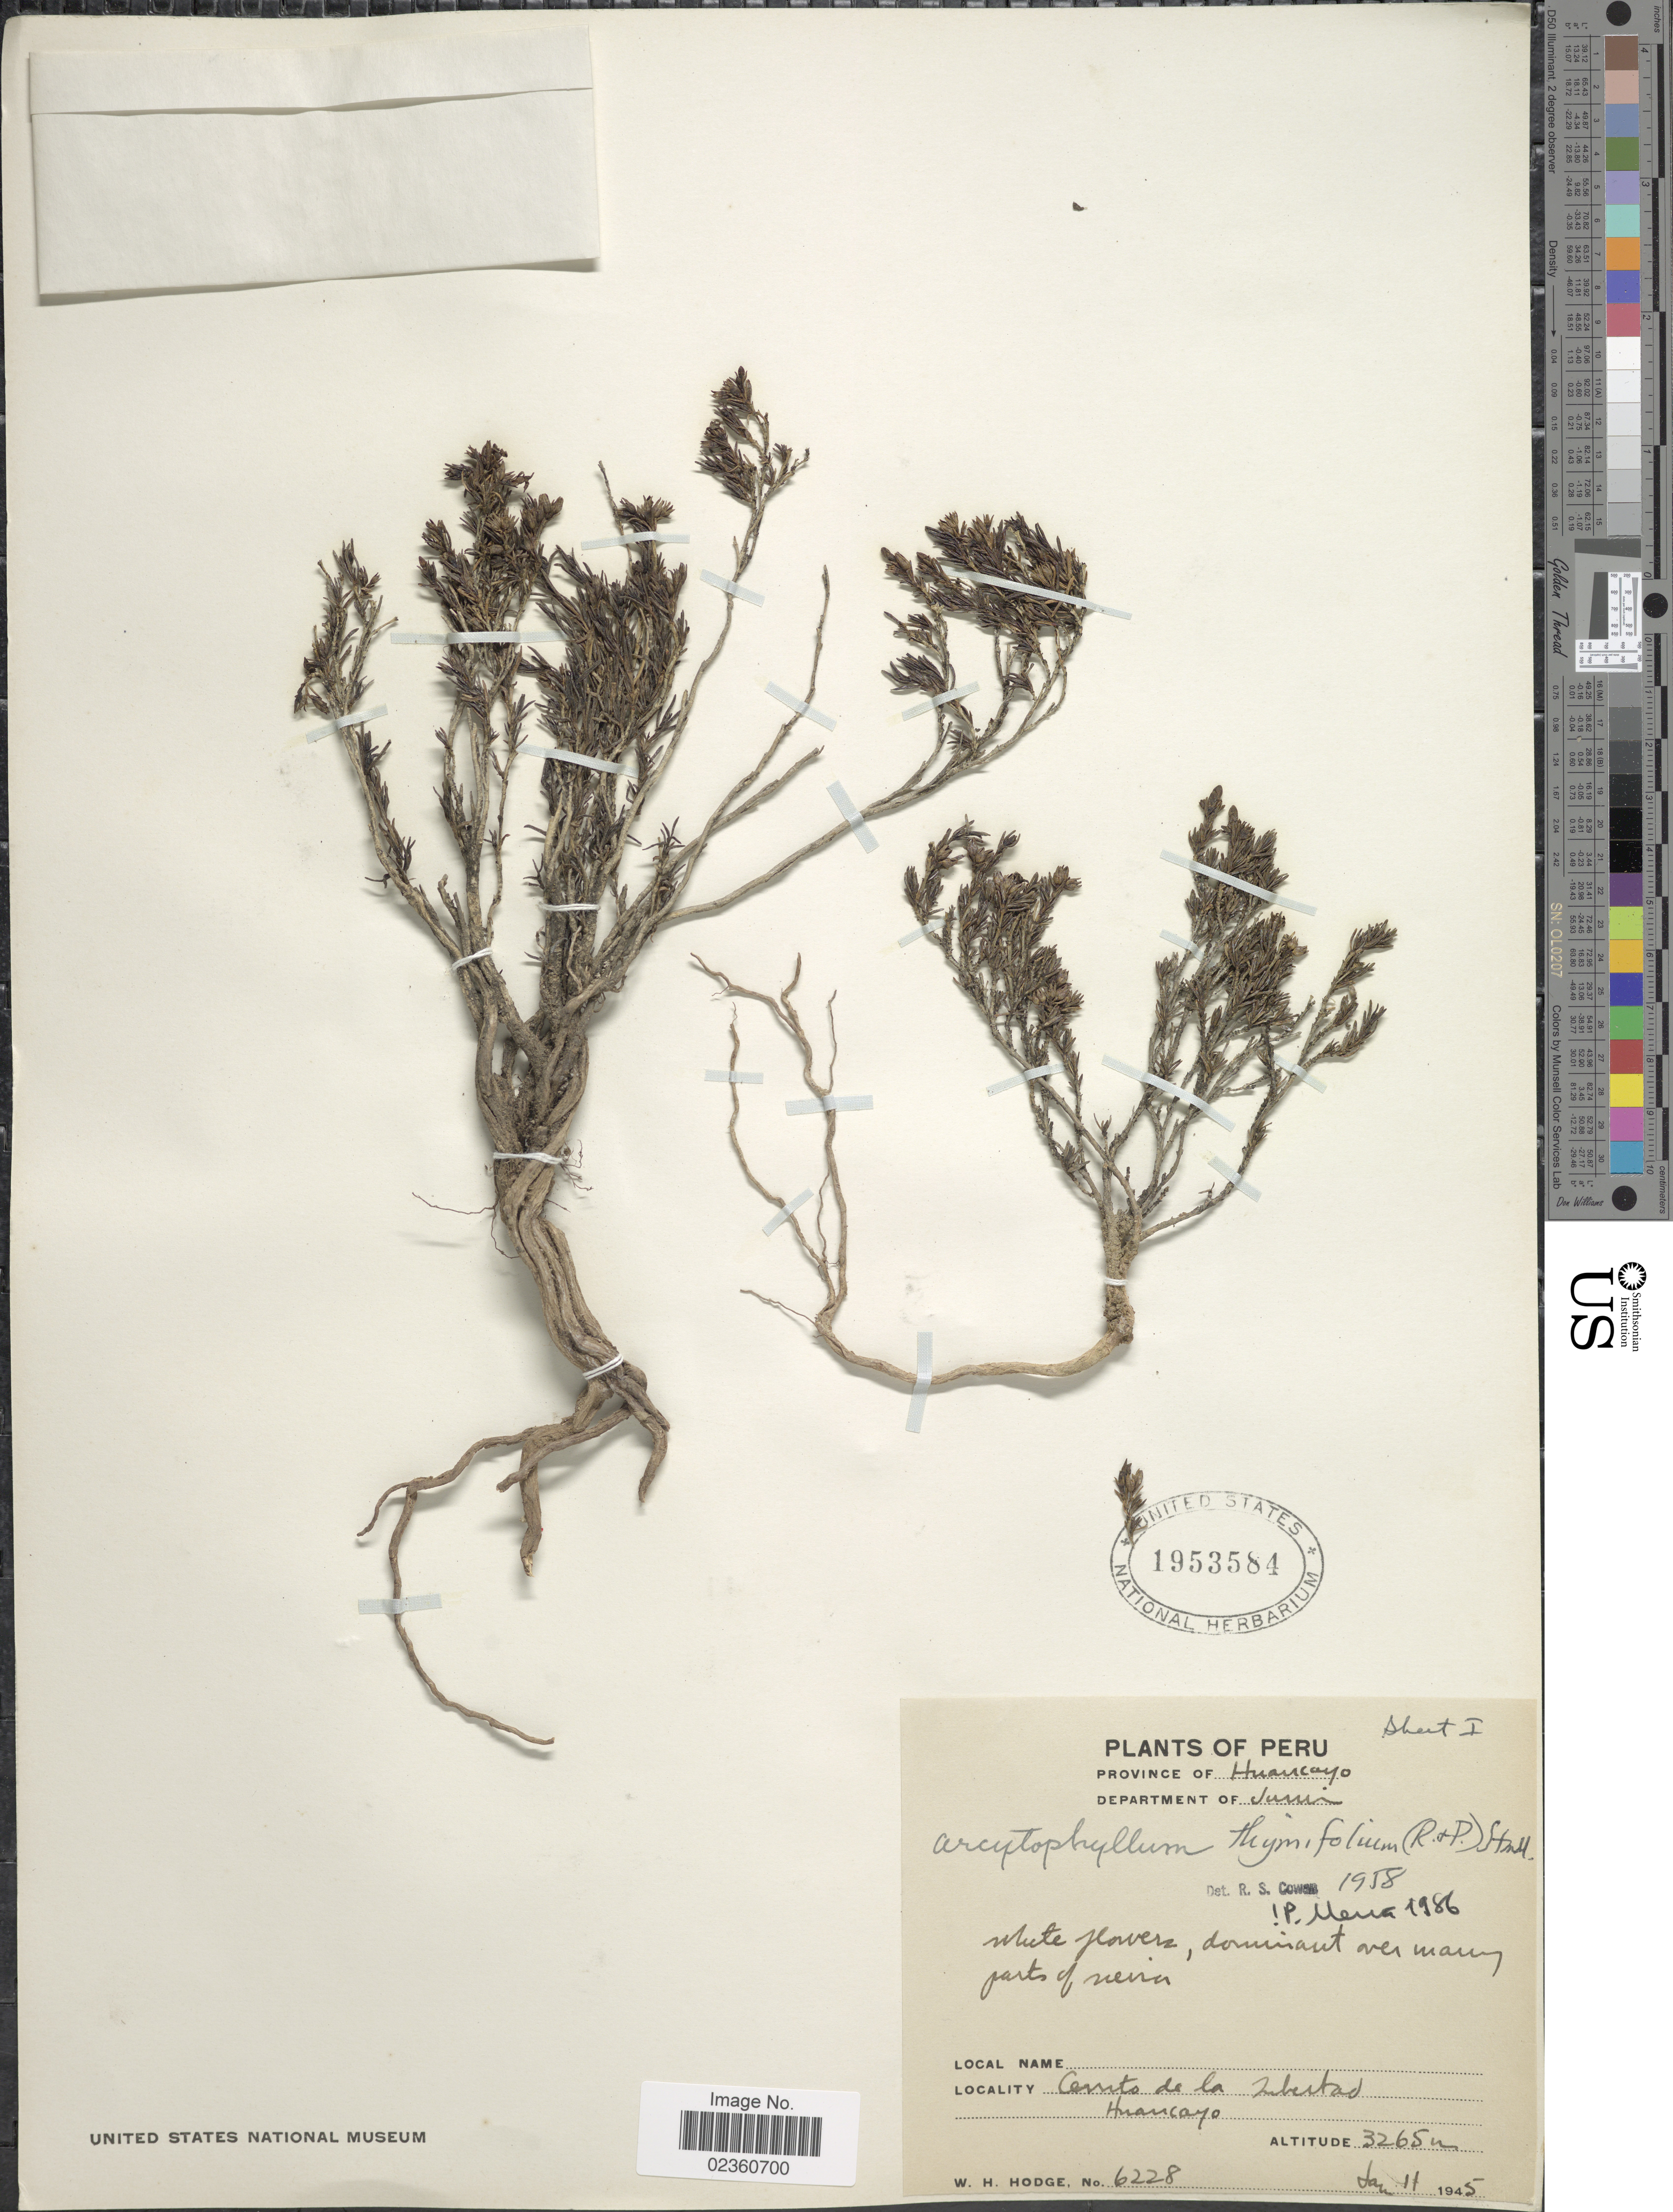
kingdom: Plantae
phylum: Tracheophyta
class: Magnoliopsida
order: Gentianales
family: Rubiaceae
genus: Arcytophyllum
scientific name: Arcytophyllum thymifolium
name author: (Ruiz & Pav.) Standl.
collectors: W. Hodge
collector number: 6228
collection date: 1945-01-11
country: Peru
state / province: Junín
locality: Province of Huancayo, Department of Junin, Cerrito de la Libertad, Huancayo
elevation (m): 3265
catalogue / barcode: US 1953584